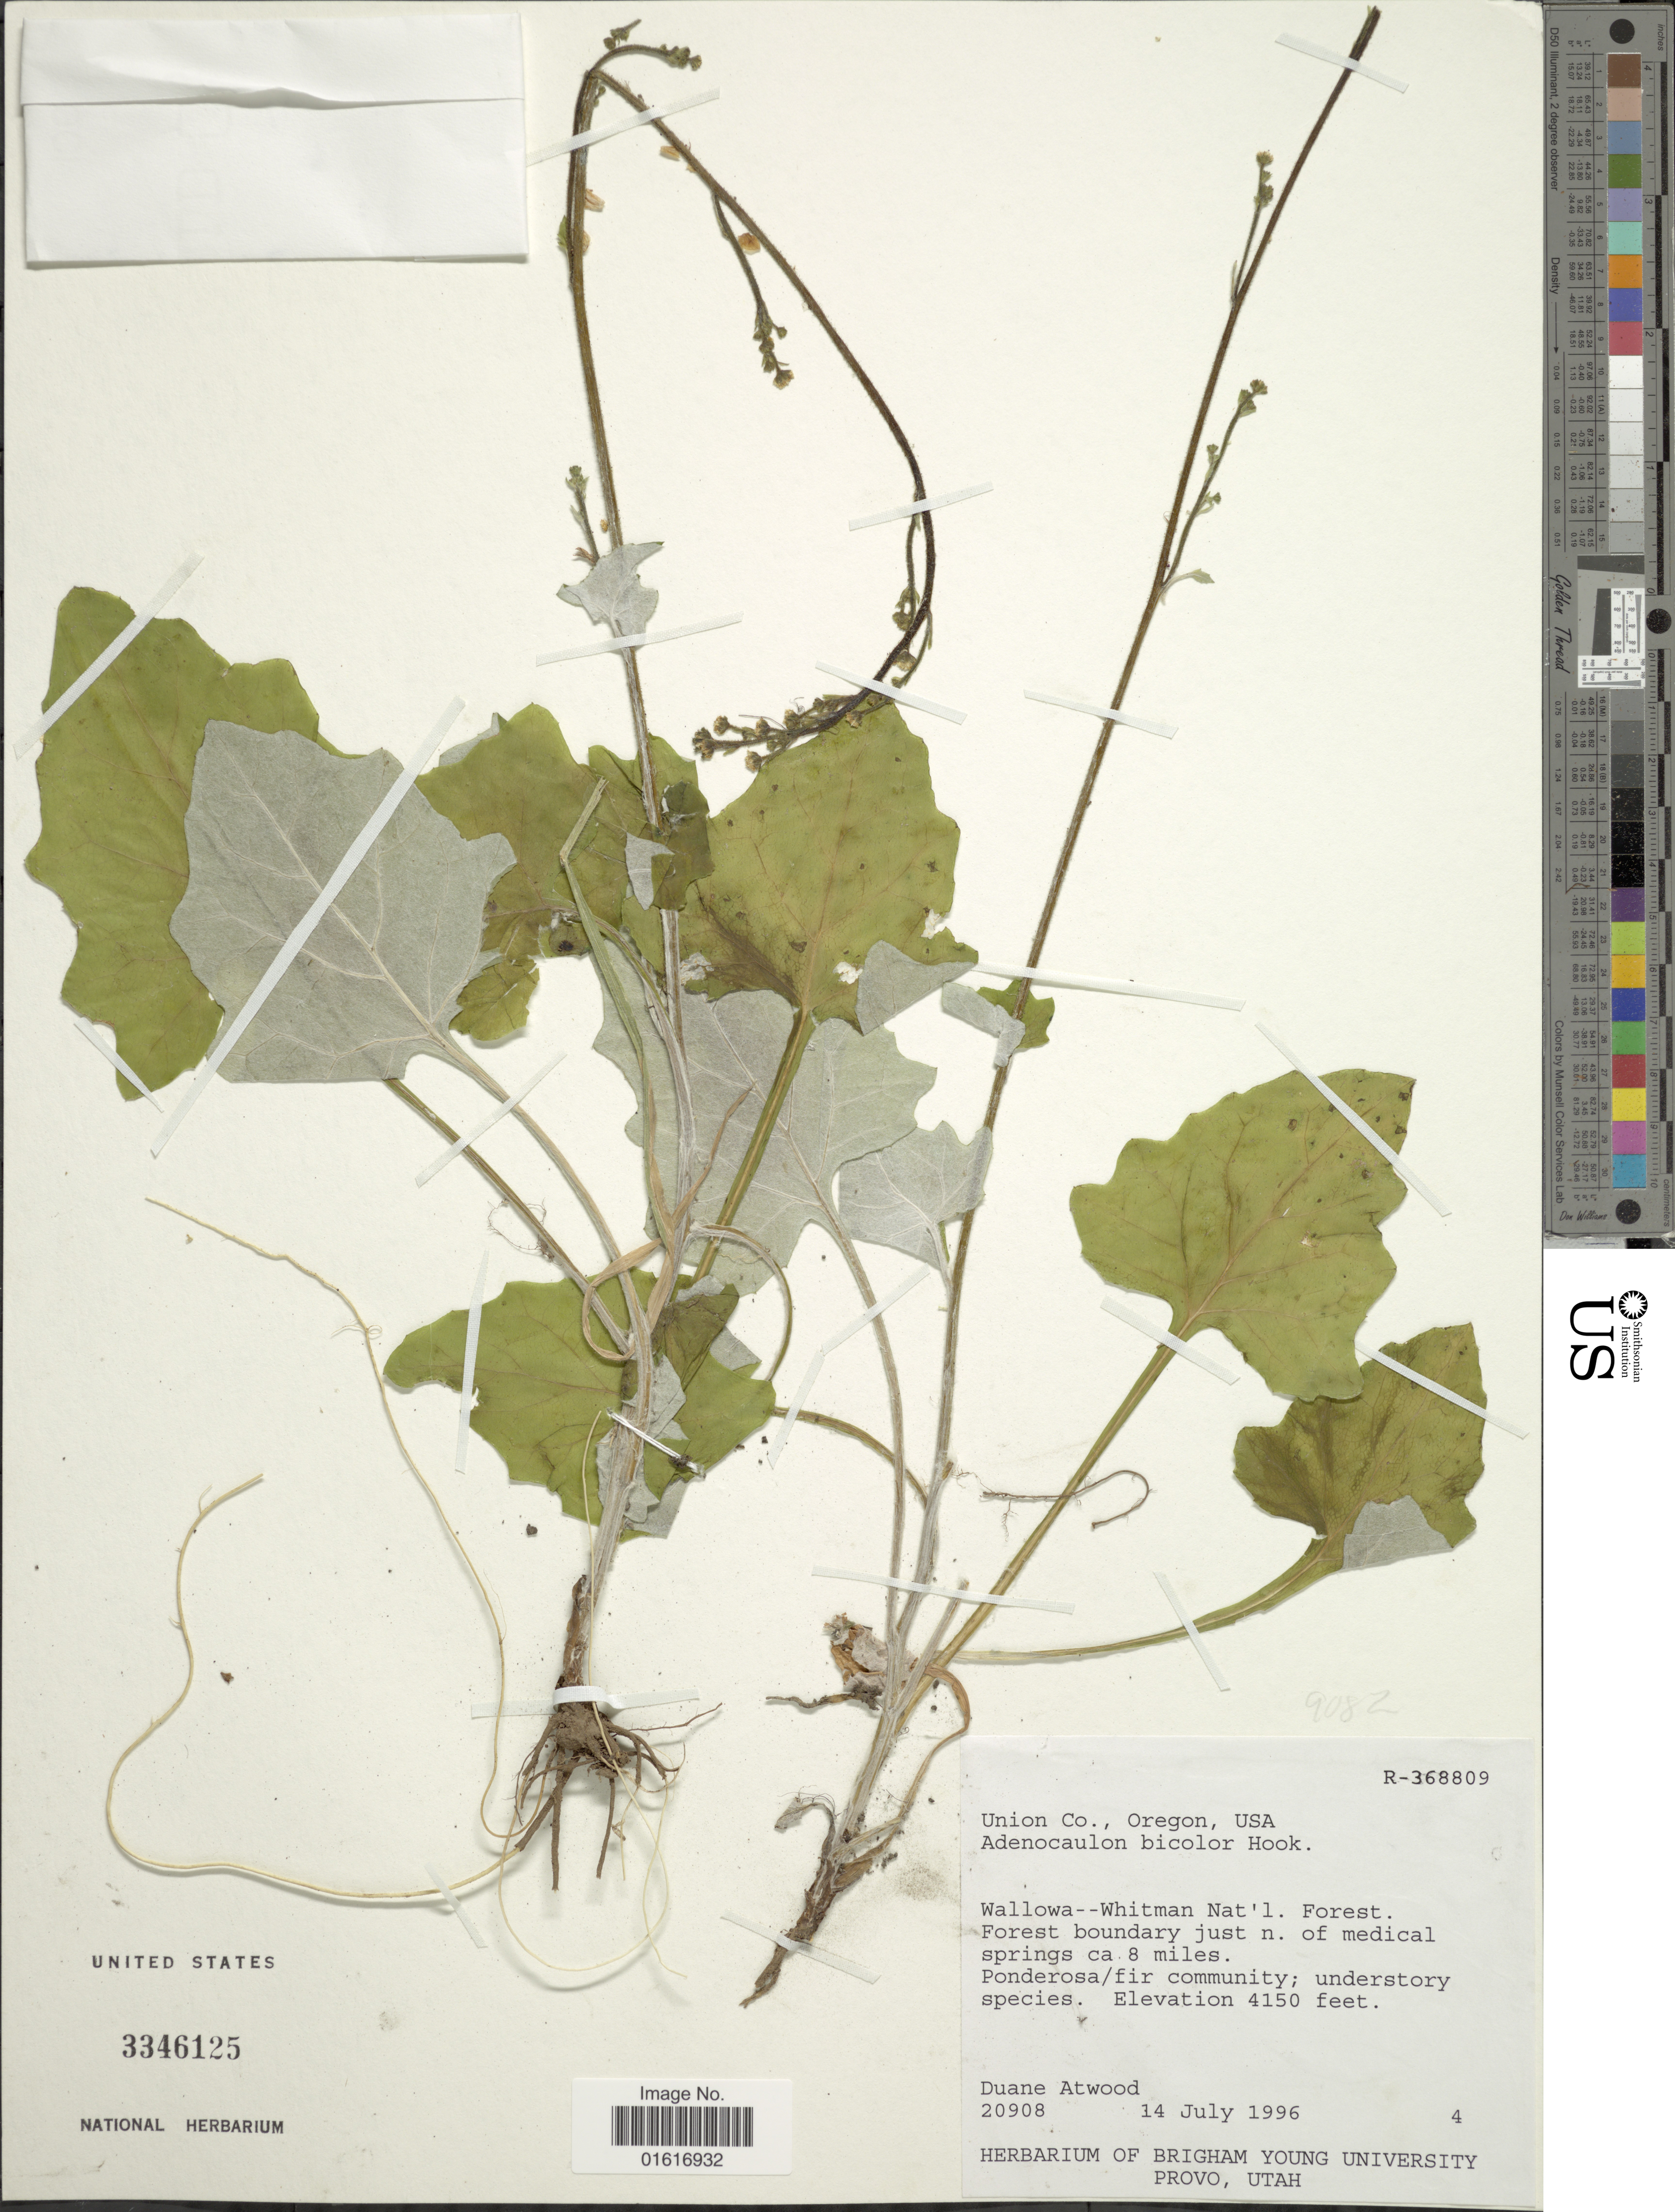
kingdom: Plantae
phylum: Tracheophyta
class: Magnoliopsida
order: Asterales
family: Asteraceae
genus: Adenocaulon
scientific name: Adenocaulon bicolor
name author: Hook.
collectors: D. Atwood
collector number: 20908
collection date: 1996-07-14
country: United States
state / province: Oregon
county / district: Union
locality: Union Co. Wallowa Whitman Nat 1. Forest. Forest boundary just n. of medical springs ca. 8 miles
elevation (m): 1265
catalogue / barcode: US 3346125